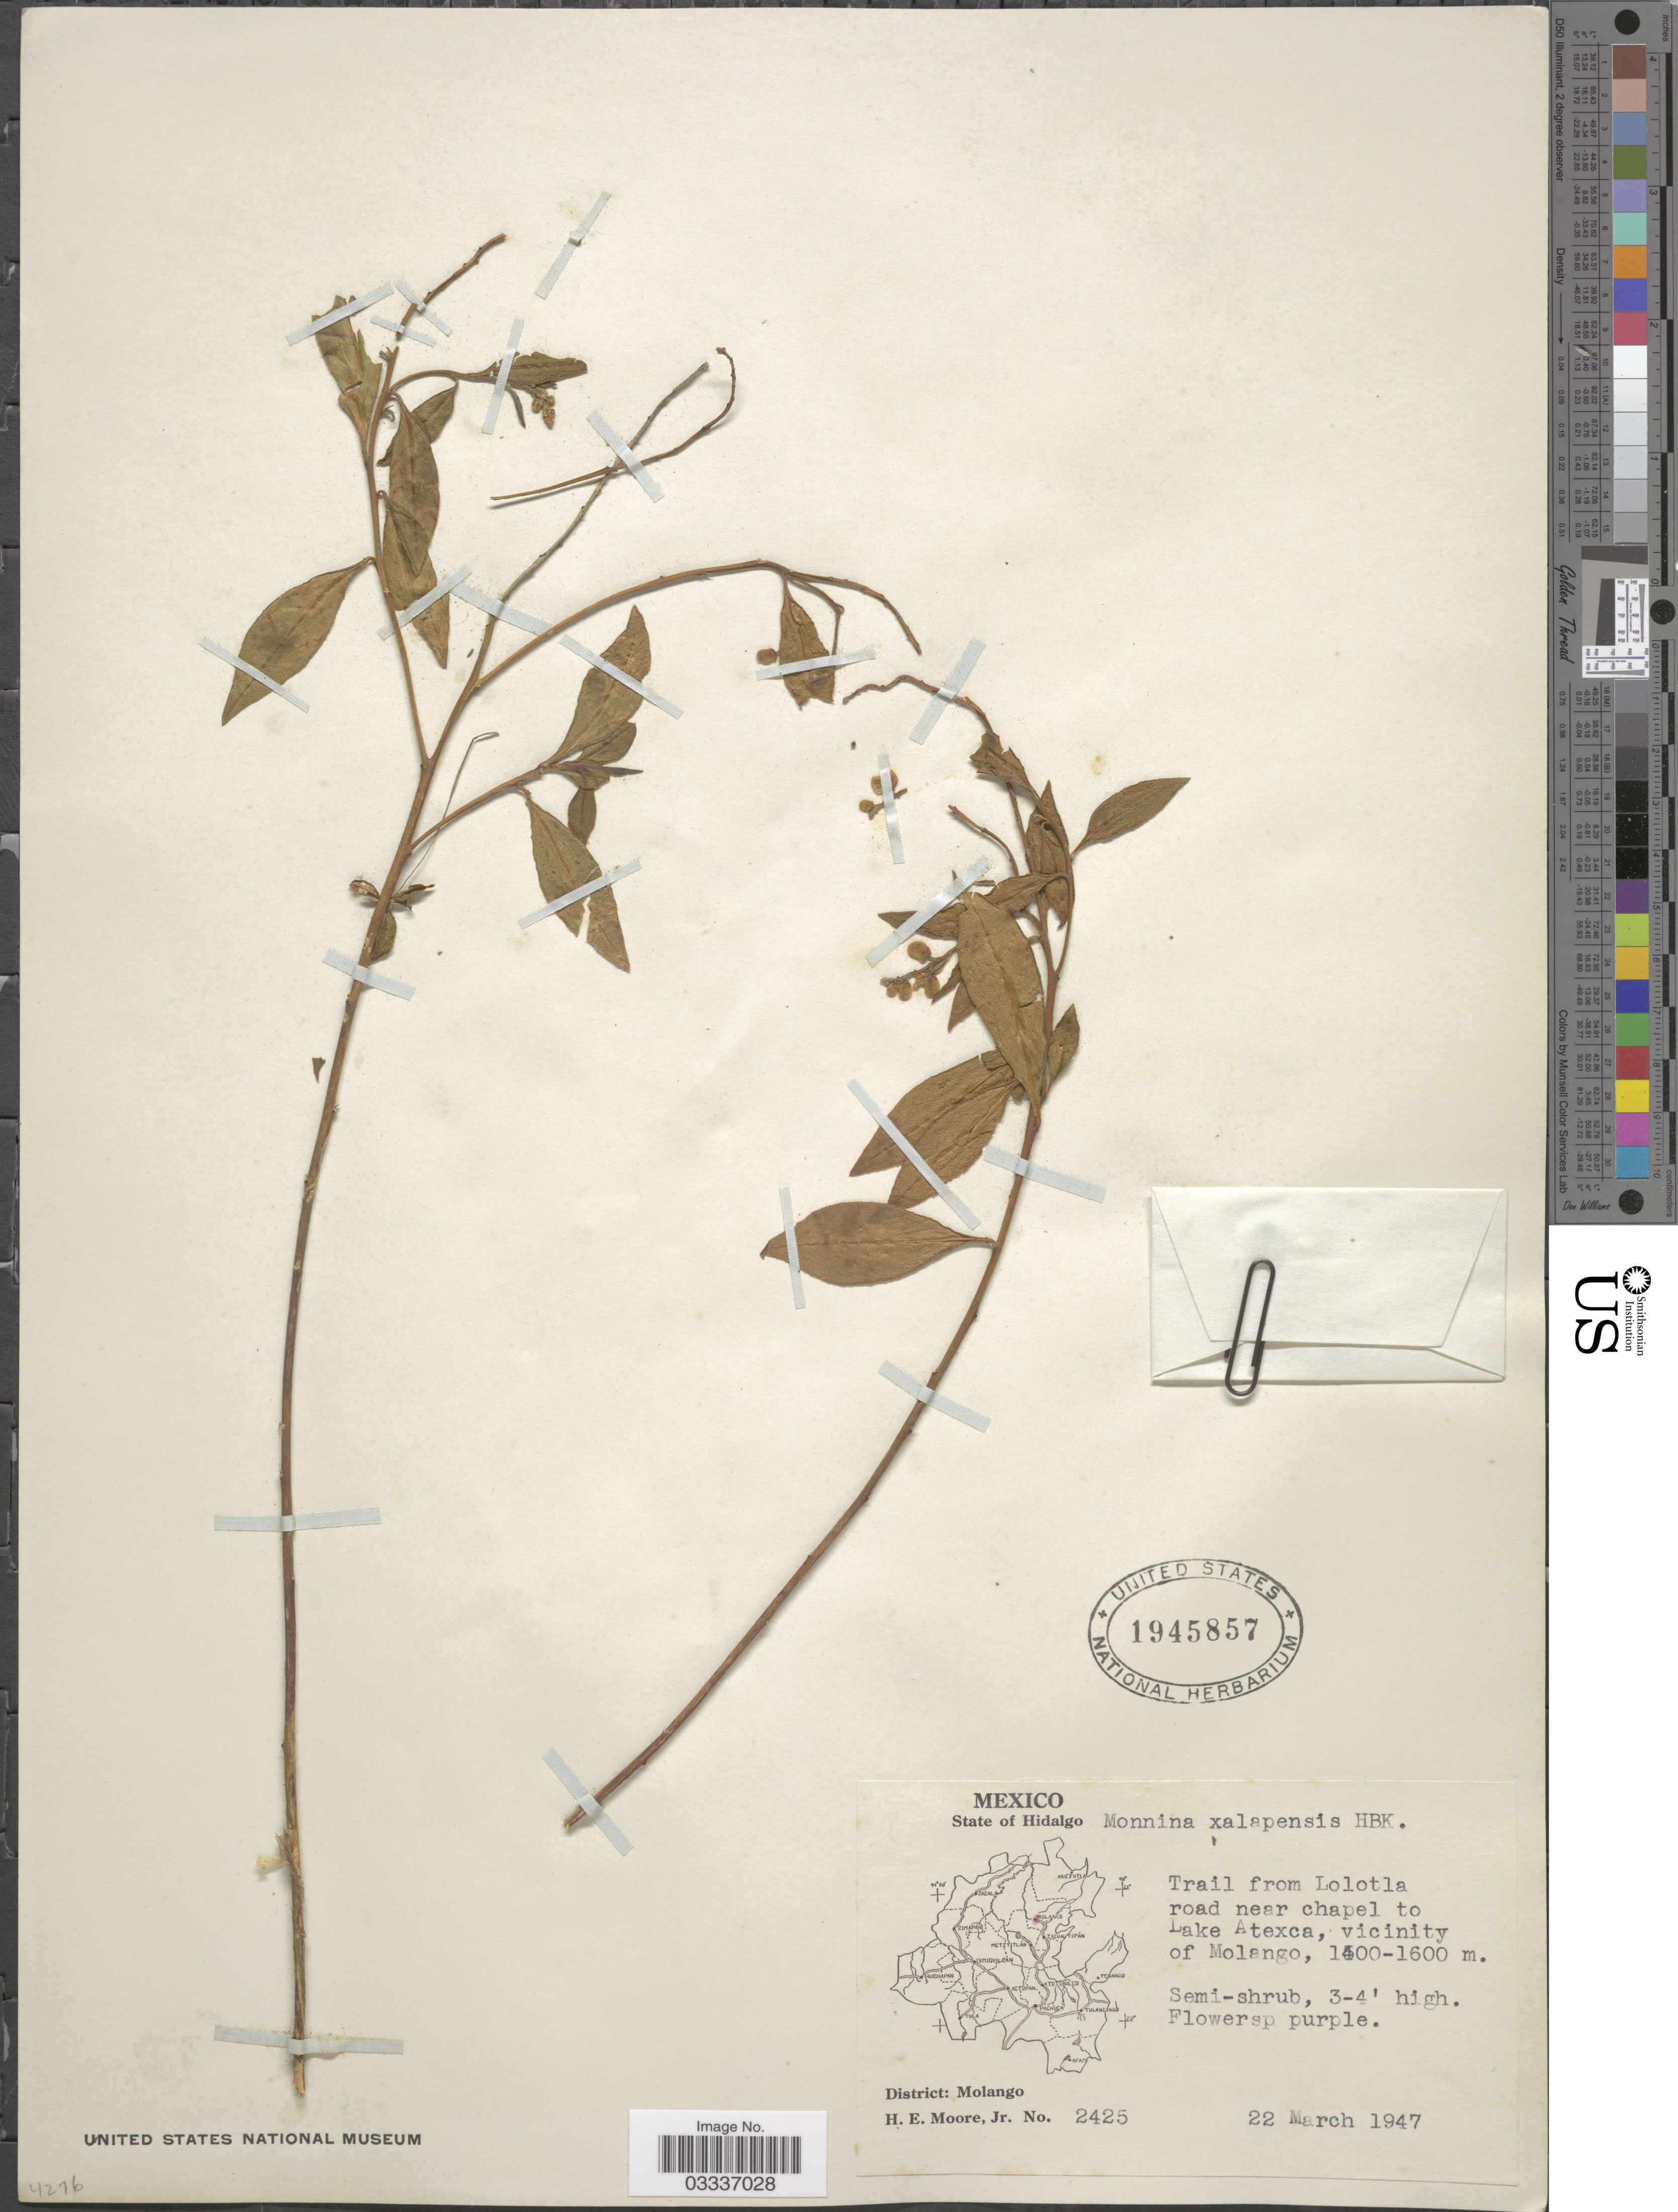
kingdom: Plantae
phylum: Tracheophyta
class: Magnoliopsida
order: Fabales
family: Polygalaceae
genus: Monnina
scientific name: Monnina xalapensis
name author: Kunth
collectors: H. Moore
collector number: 2425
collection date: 1947-03-22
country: Mexico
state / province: Hidalgo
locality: Trail from Lolotla road near chapel to Lake Atexca, vicinity of Molango. District: Molango.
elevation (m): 1400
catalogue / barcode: US 1945857